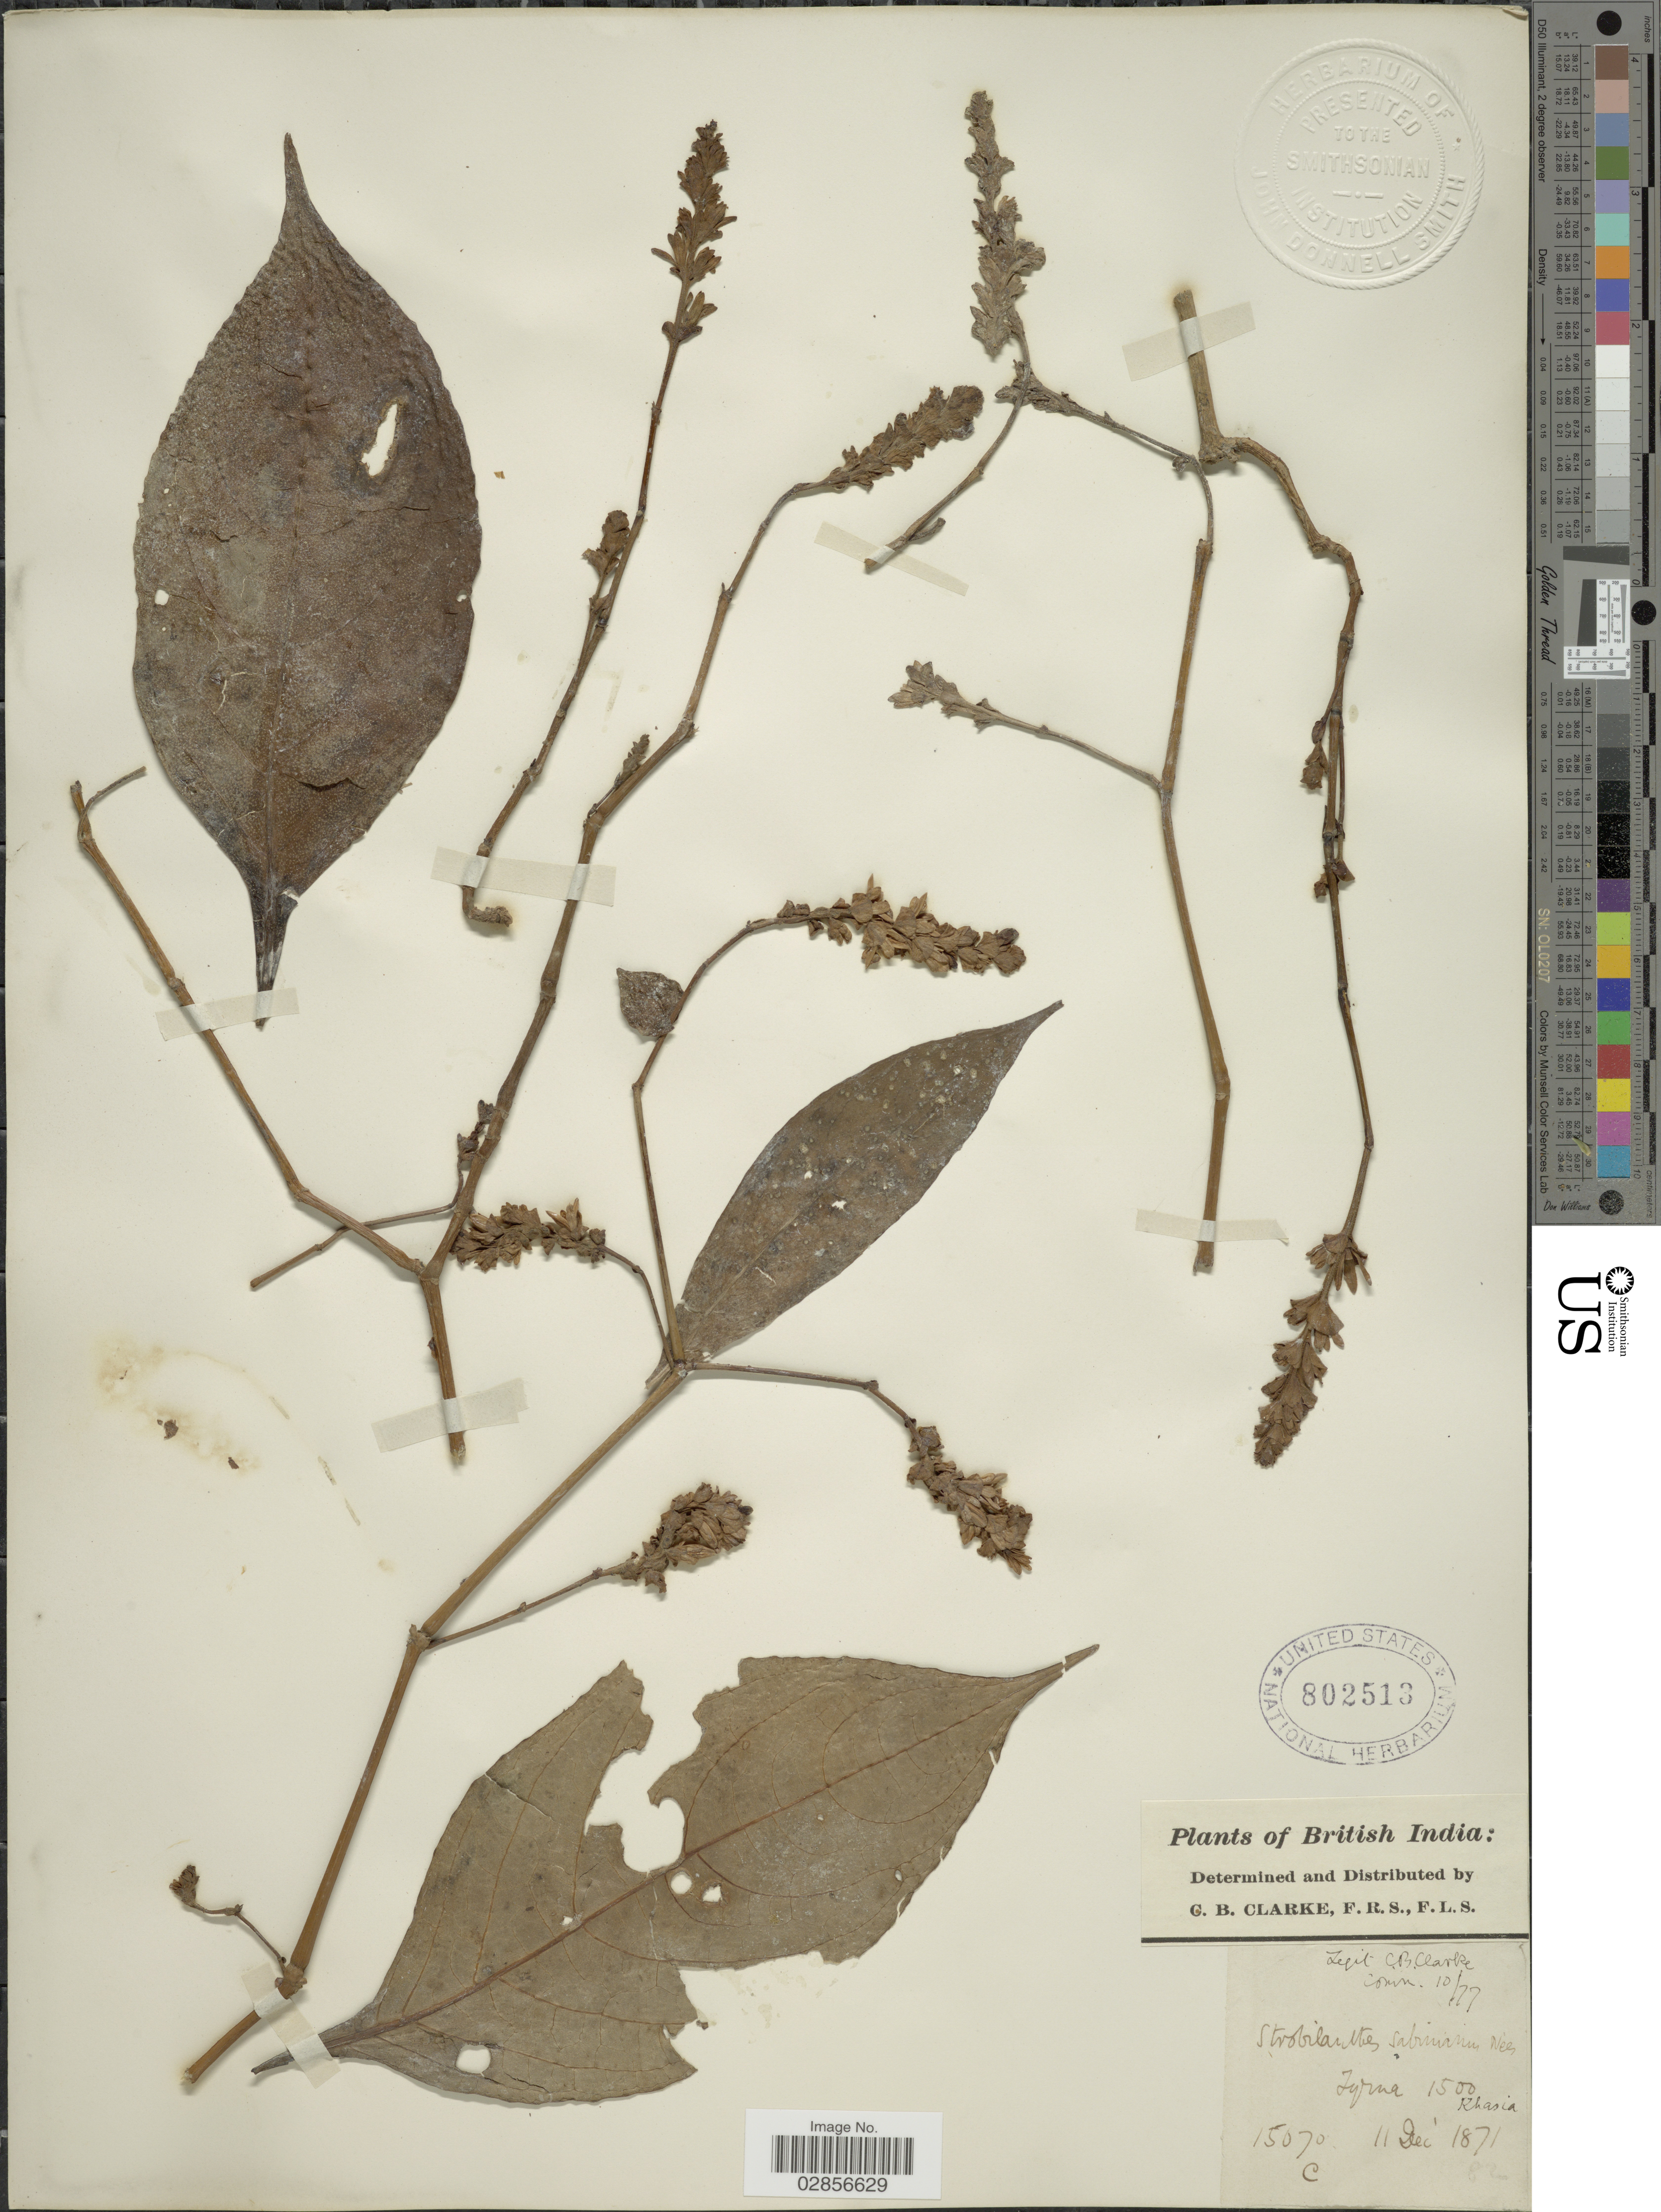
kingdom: Plantae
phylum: Tracheophyta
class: Magnoliopsida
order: Lamiales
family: Acanthaceae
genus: Strobilanthes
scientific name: Strobilanthes sabiniana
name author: Nees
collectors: C. B. Clarke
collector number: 15070C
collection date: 1871-12-11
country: India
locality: British India, Jyrna, Khasia.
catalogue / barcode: US 802513